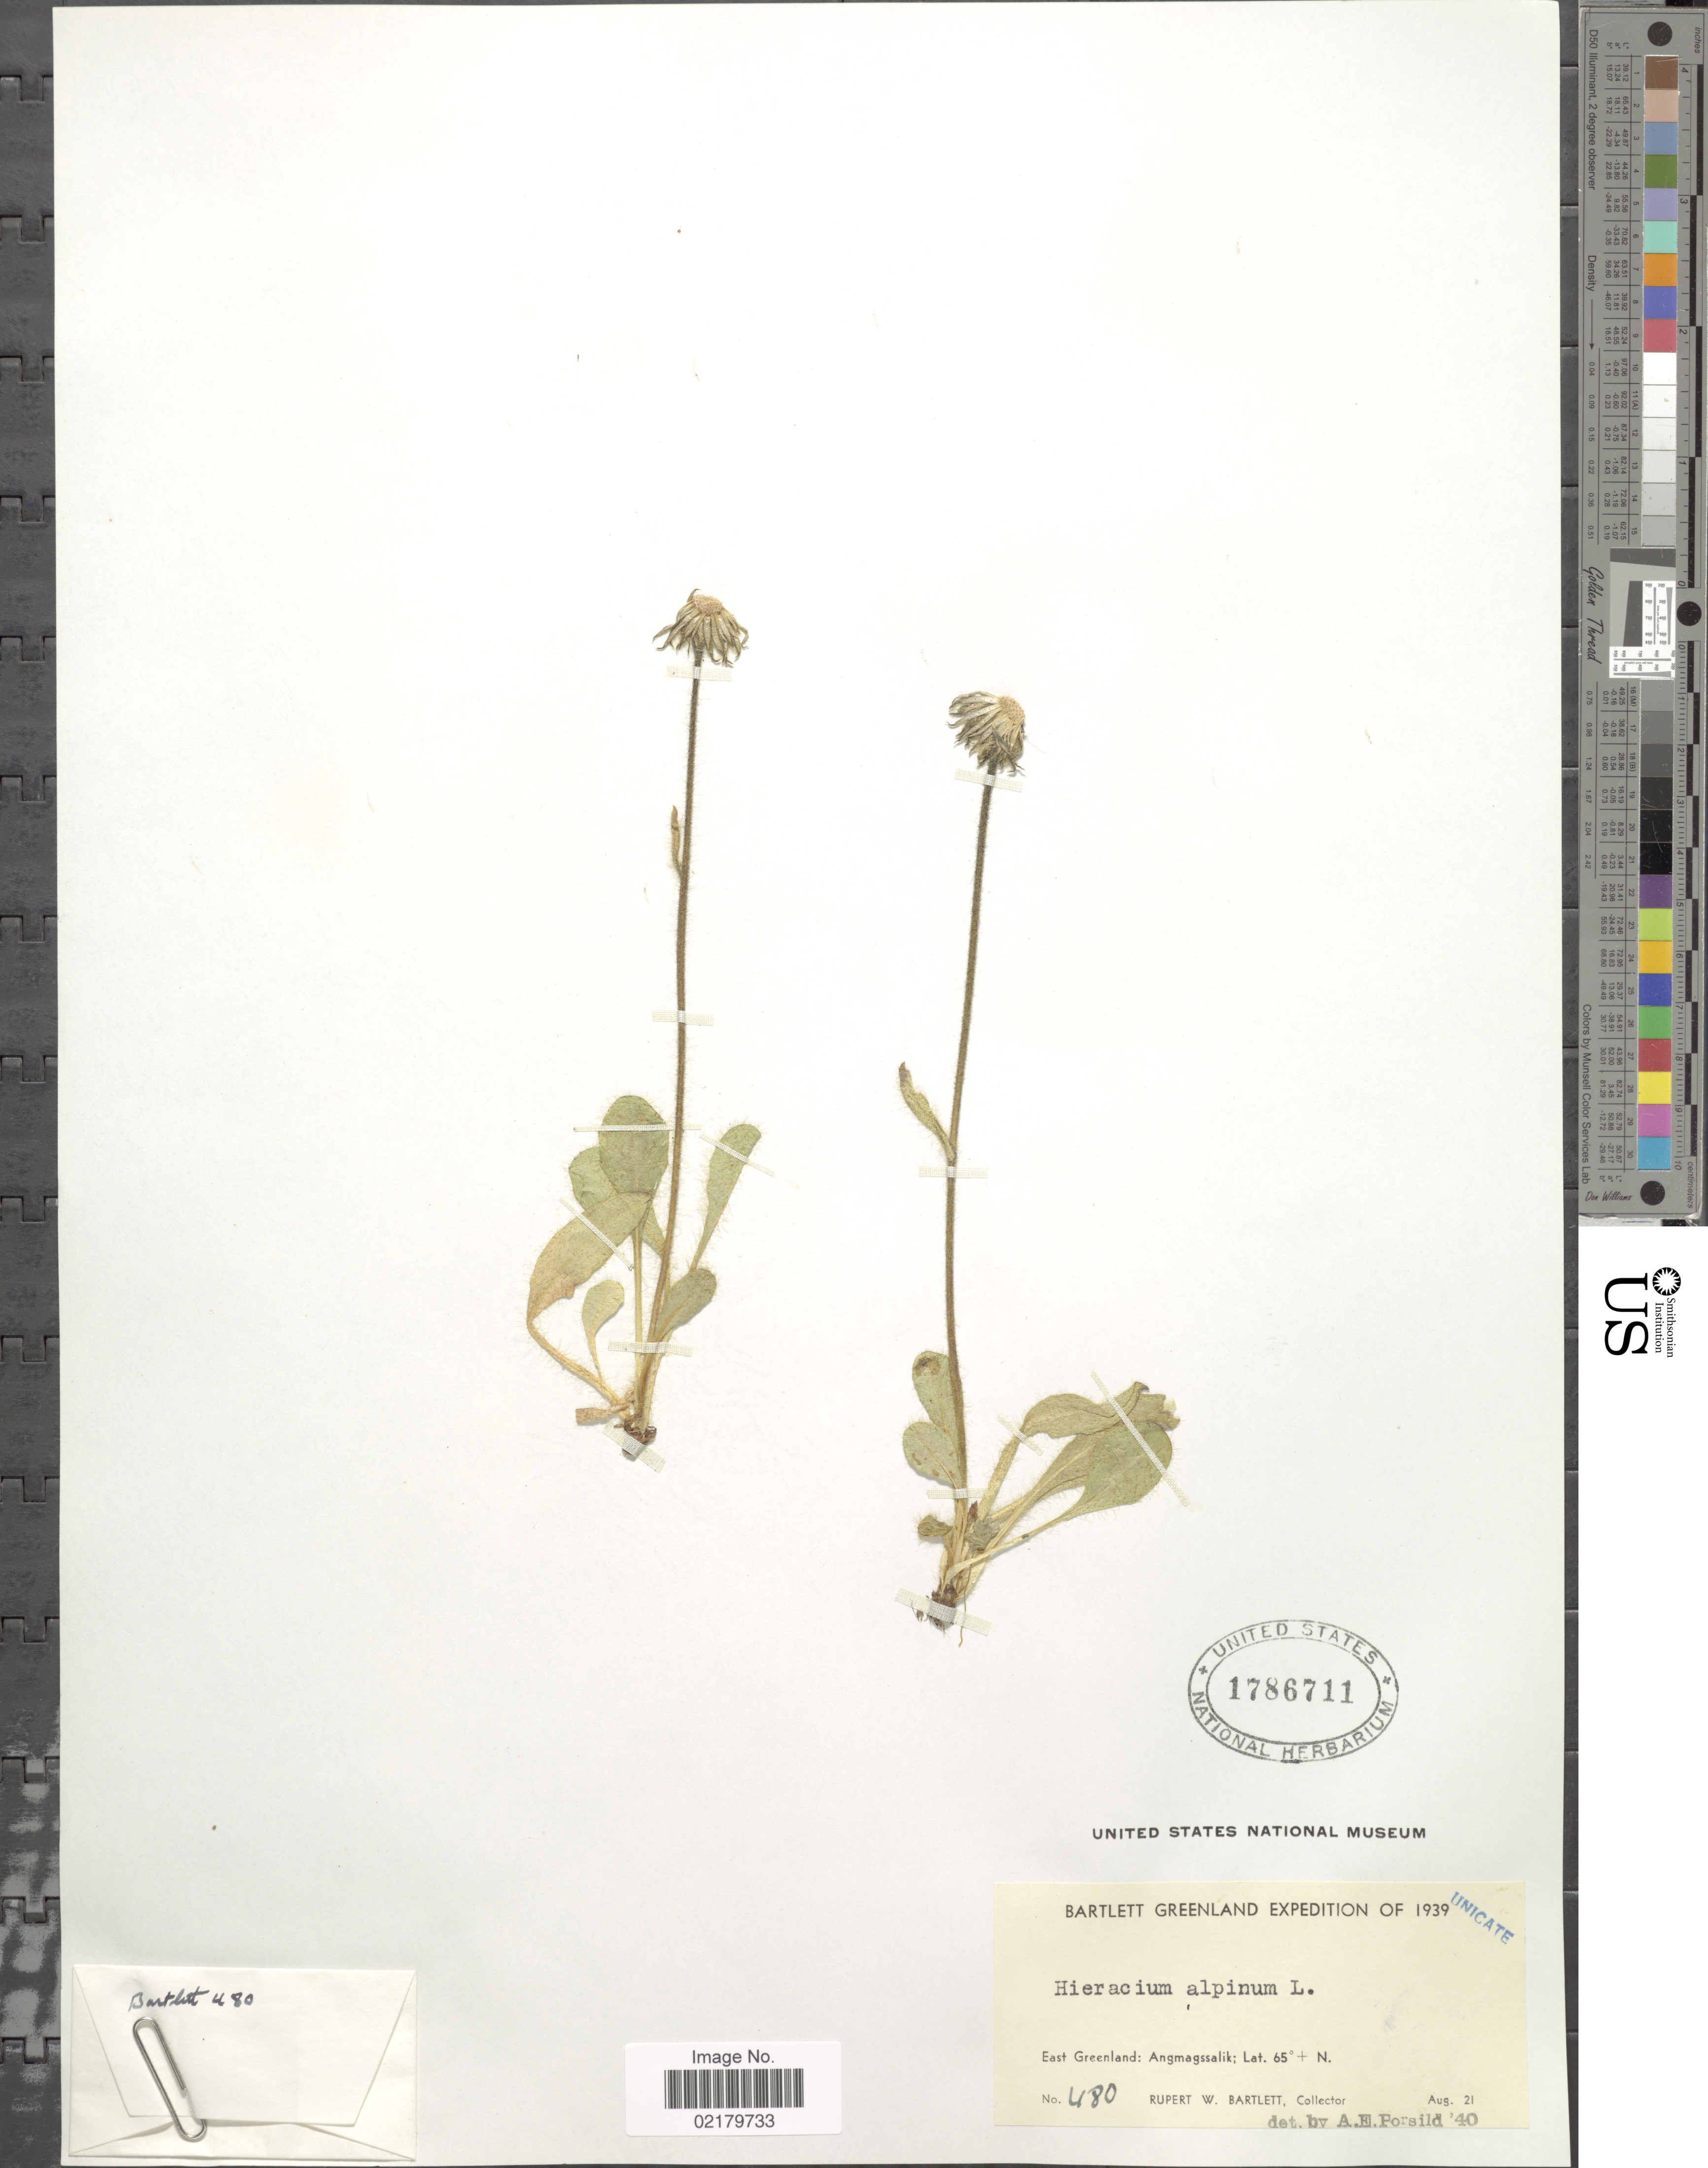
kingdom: Plantae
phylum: Tracheophyta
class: Magnoliopsida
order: Asterales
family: Asteraceae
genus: Hieracium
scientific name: Hieracium alpinum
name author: L.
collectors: R. W. Bartlett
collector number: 480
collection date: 1939-08-21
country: Greenland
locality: East Greenland: Angmagssalik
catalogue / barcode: US 1786711